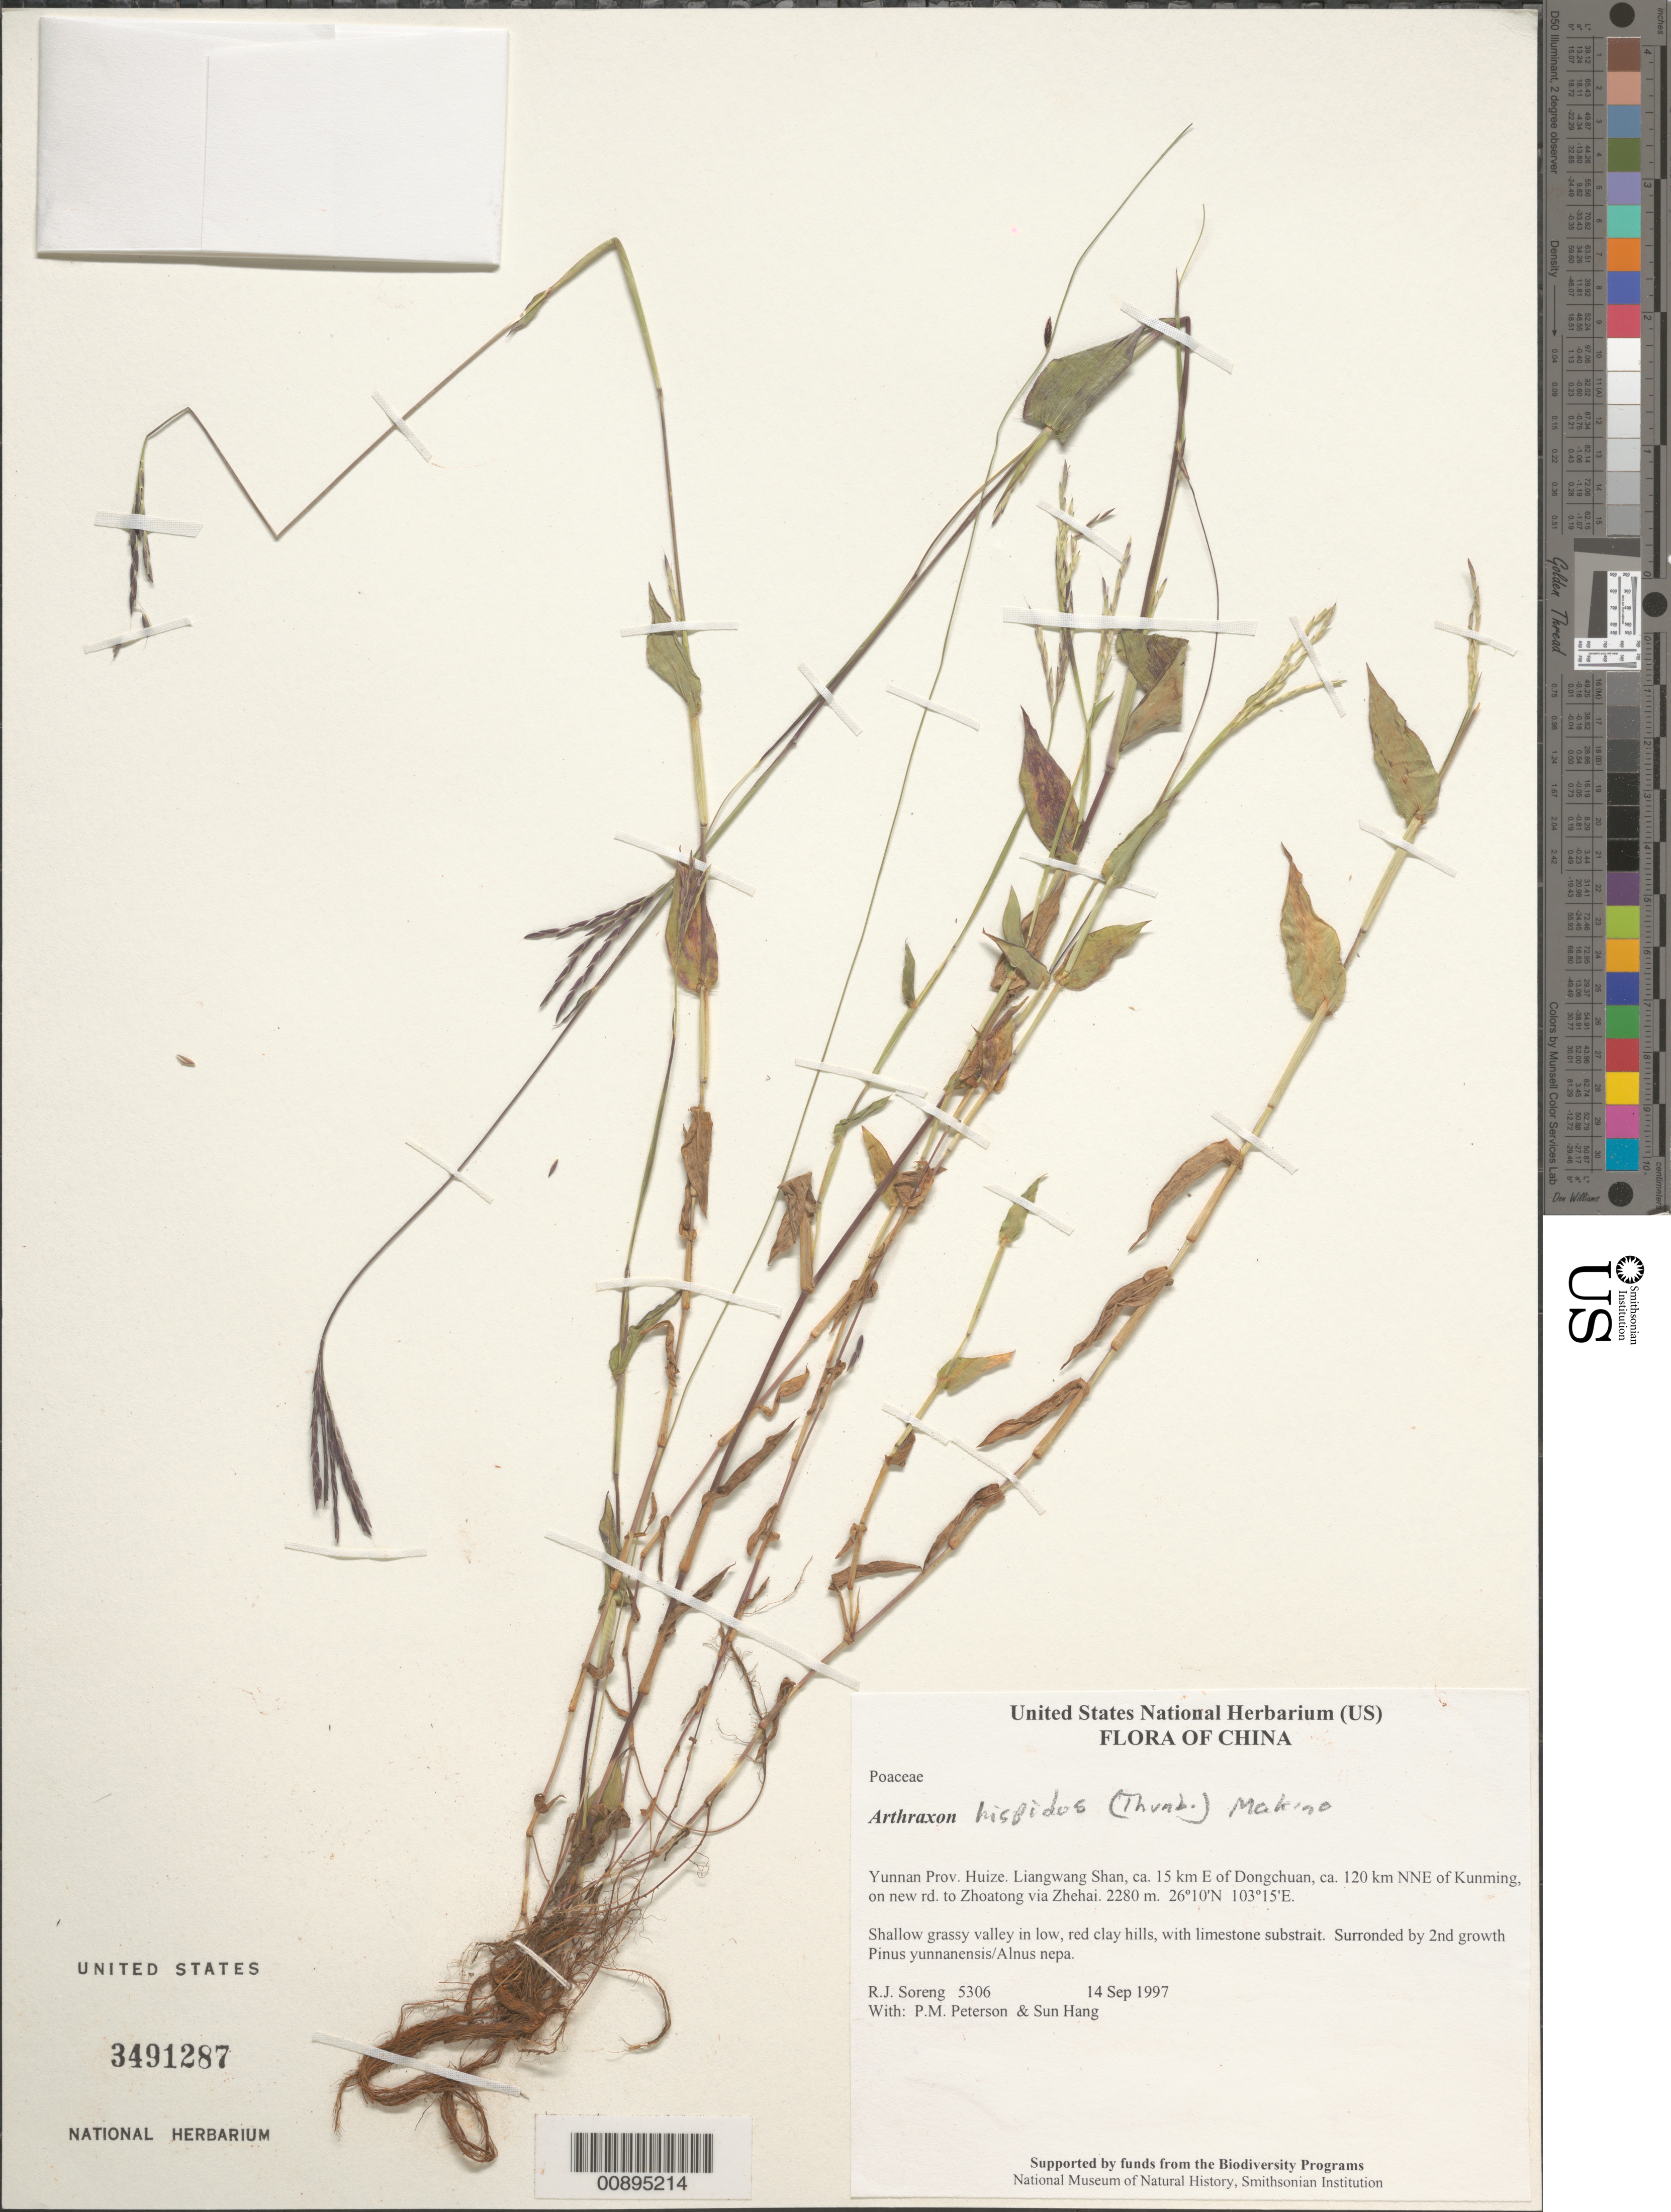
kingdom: Plantae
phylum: Tracheophyta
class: Liliopsida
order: Poales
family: Poaceae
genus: Arthraxon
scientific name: Arthraxon hispidus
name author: (Thunb.) Makino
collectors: R. J. Soreng, P. M. Peterson & Sun Hang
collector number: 5306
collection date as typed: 14 Sep 1997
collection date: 1997-09-14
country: China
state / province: Yunnan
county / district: Huize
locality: Liangwang Shan, ca. 15 km E of Dongchuan, ca. 120 km NNE of Kunming, on new rd. to Zhoatong via Zhehai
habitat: Shallow grassy valley in low, red clay hills, with limestone substrait. Surronded by 2nd growth Pinus yunnanensis/Alnus nepa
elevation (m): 2280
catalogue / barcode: US 3491287